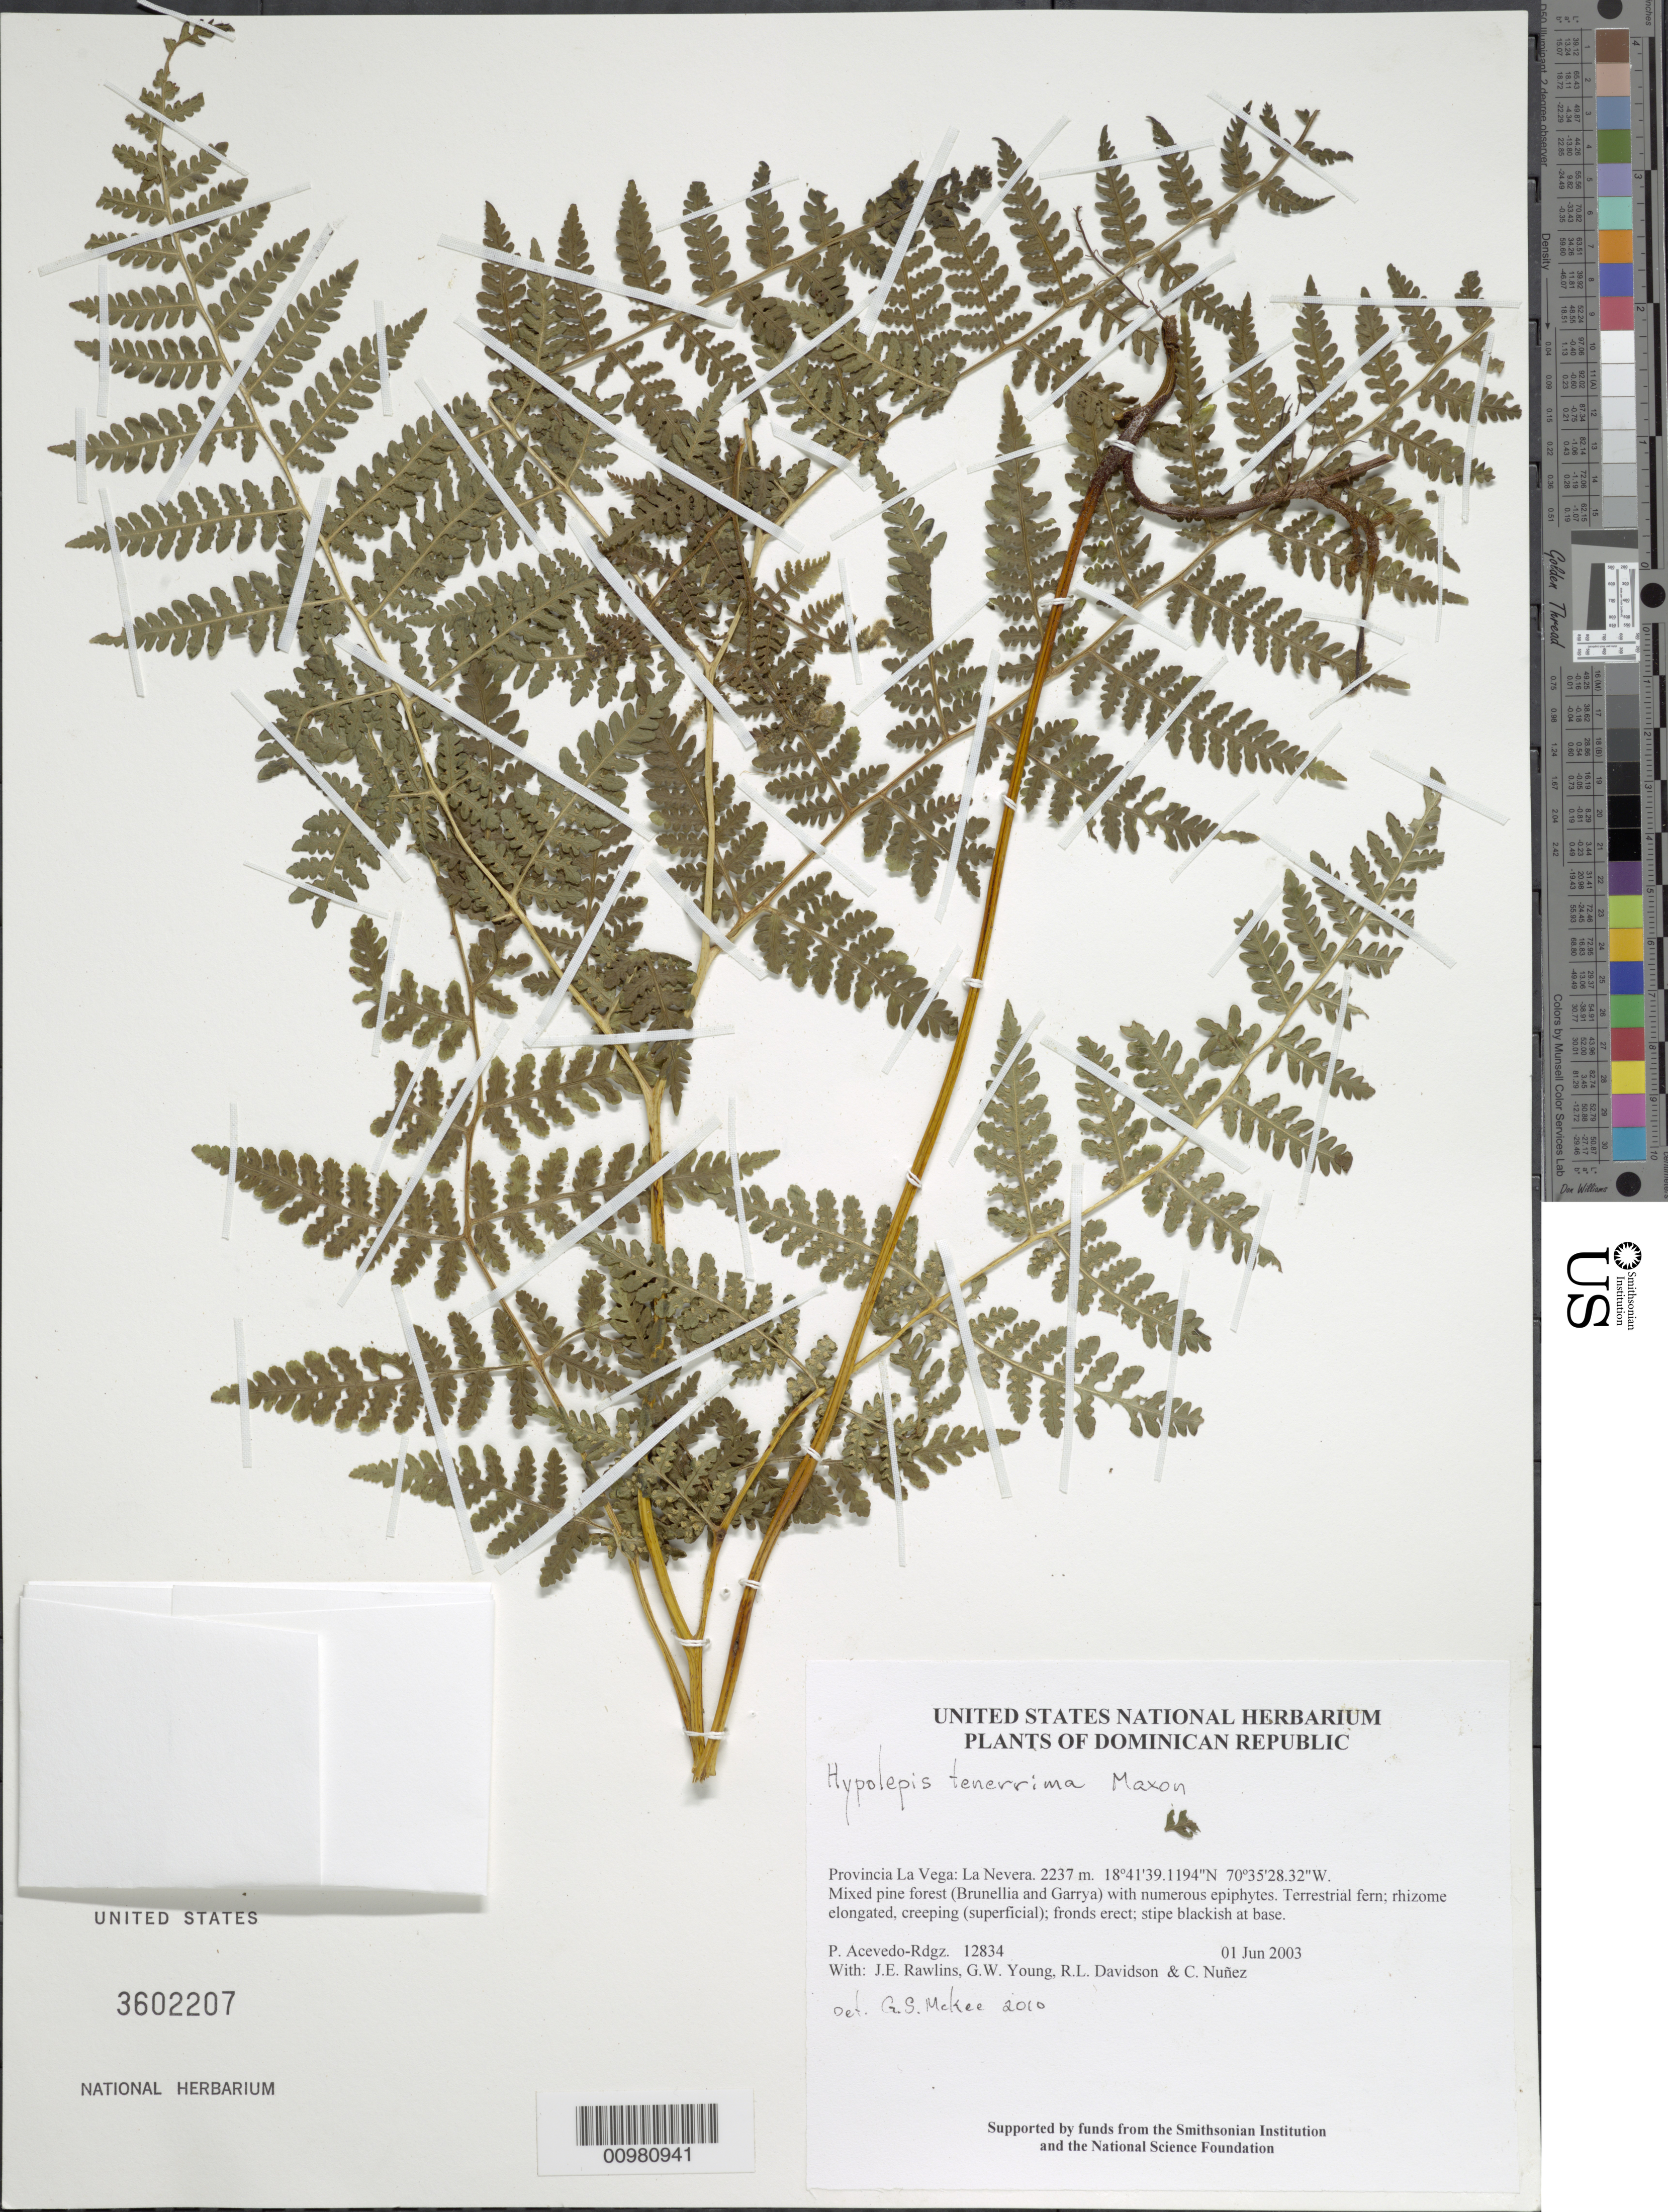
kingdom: Plantae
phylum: Tracheophyta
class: Polypodiopsida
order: Polypodiales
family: Dennstaedtiaceae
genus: Hypolepis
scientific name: Hypolepis tenerrima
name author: Maxon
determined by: McKee, G. S., (US), NMNH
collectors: P. Acevedo-Rodr., J. Rawlins, G. Young, R. Davidson & C. Nunez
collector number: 12834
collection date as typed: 01 Jun 2003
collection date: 2003-06-01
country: Dominican Republic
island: Hispaniola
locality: Provincia La Vega: La Nevera.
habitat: Mixed pine forest (Brunellia and Garrya) with numerous epiphytes.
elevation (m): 2237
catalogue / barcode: US 3602207